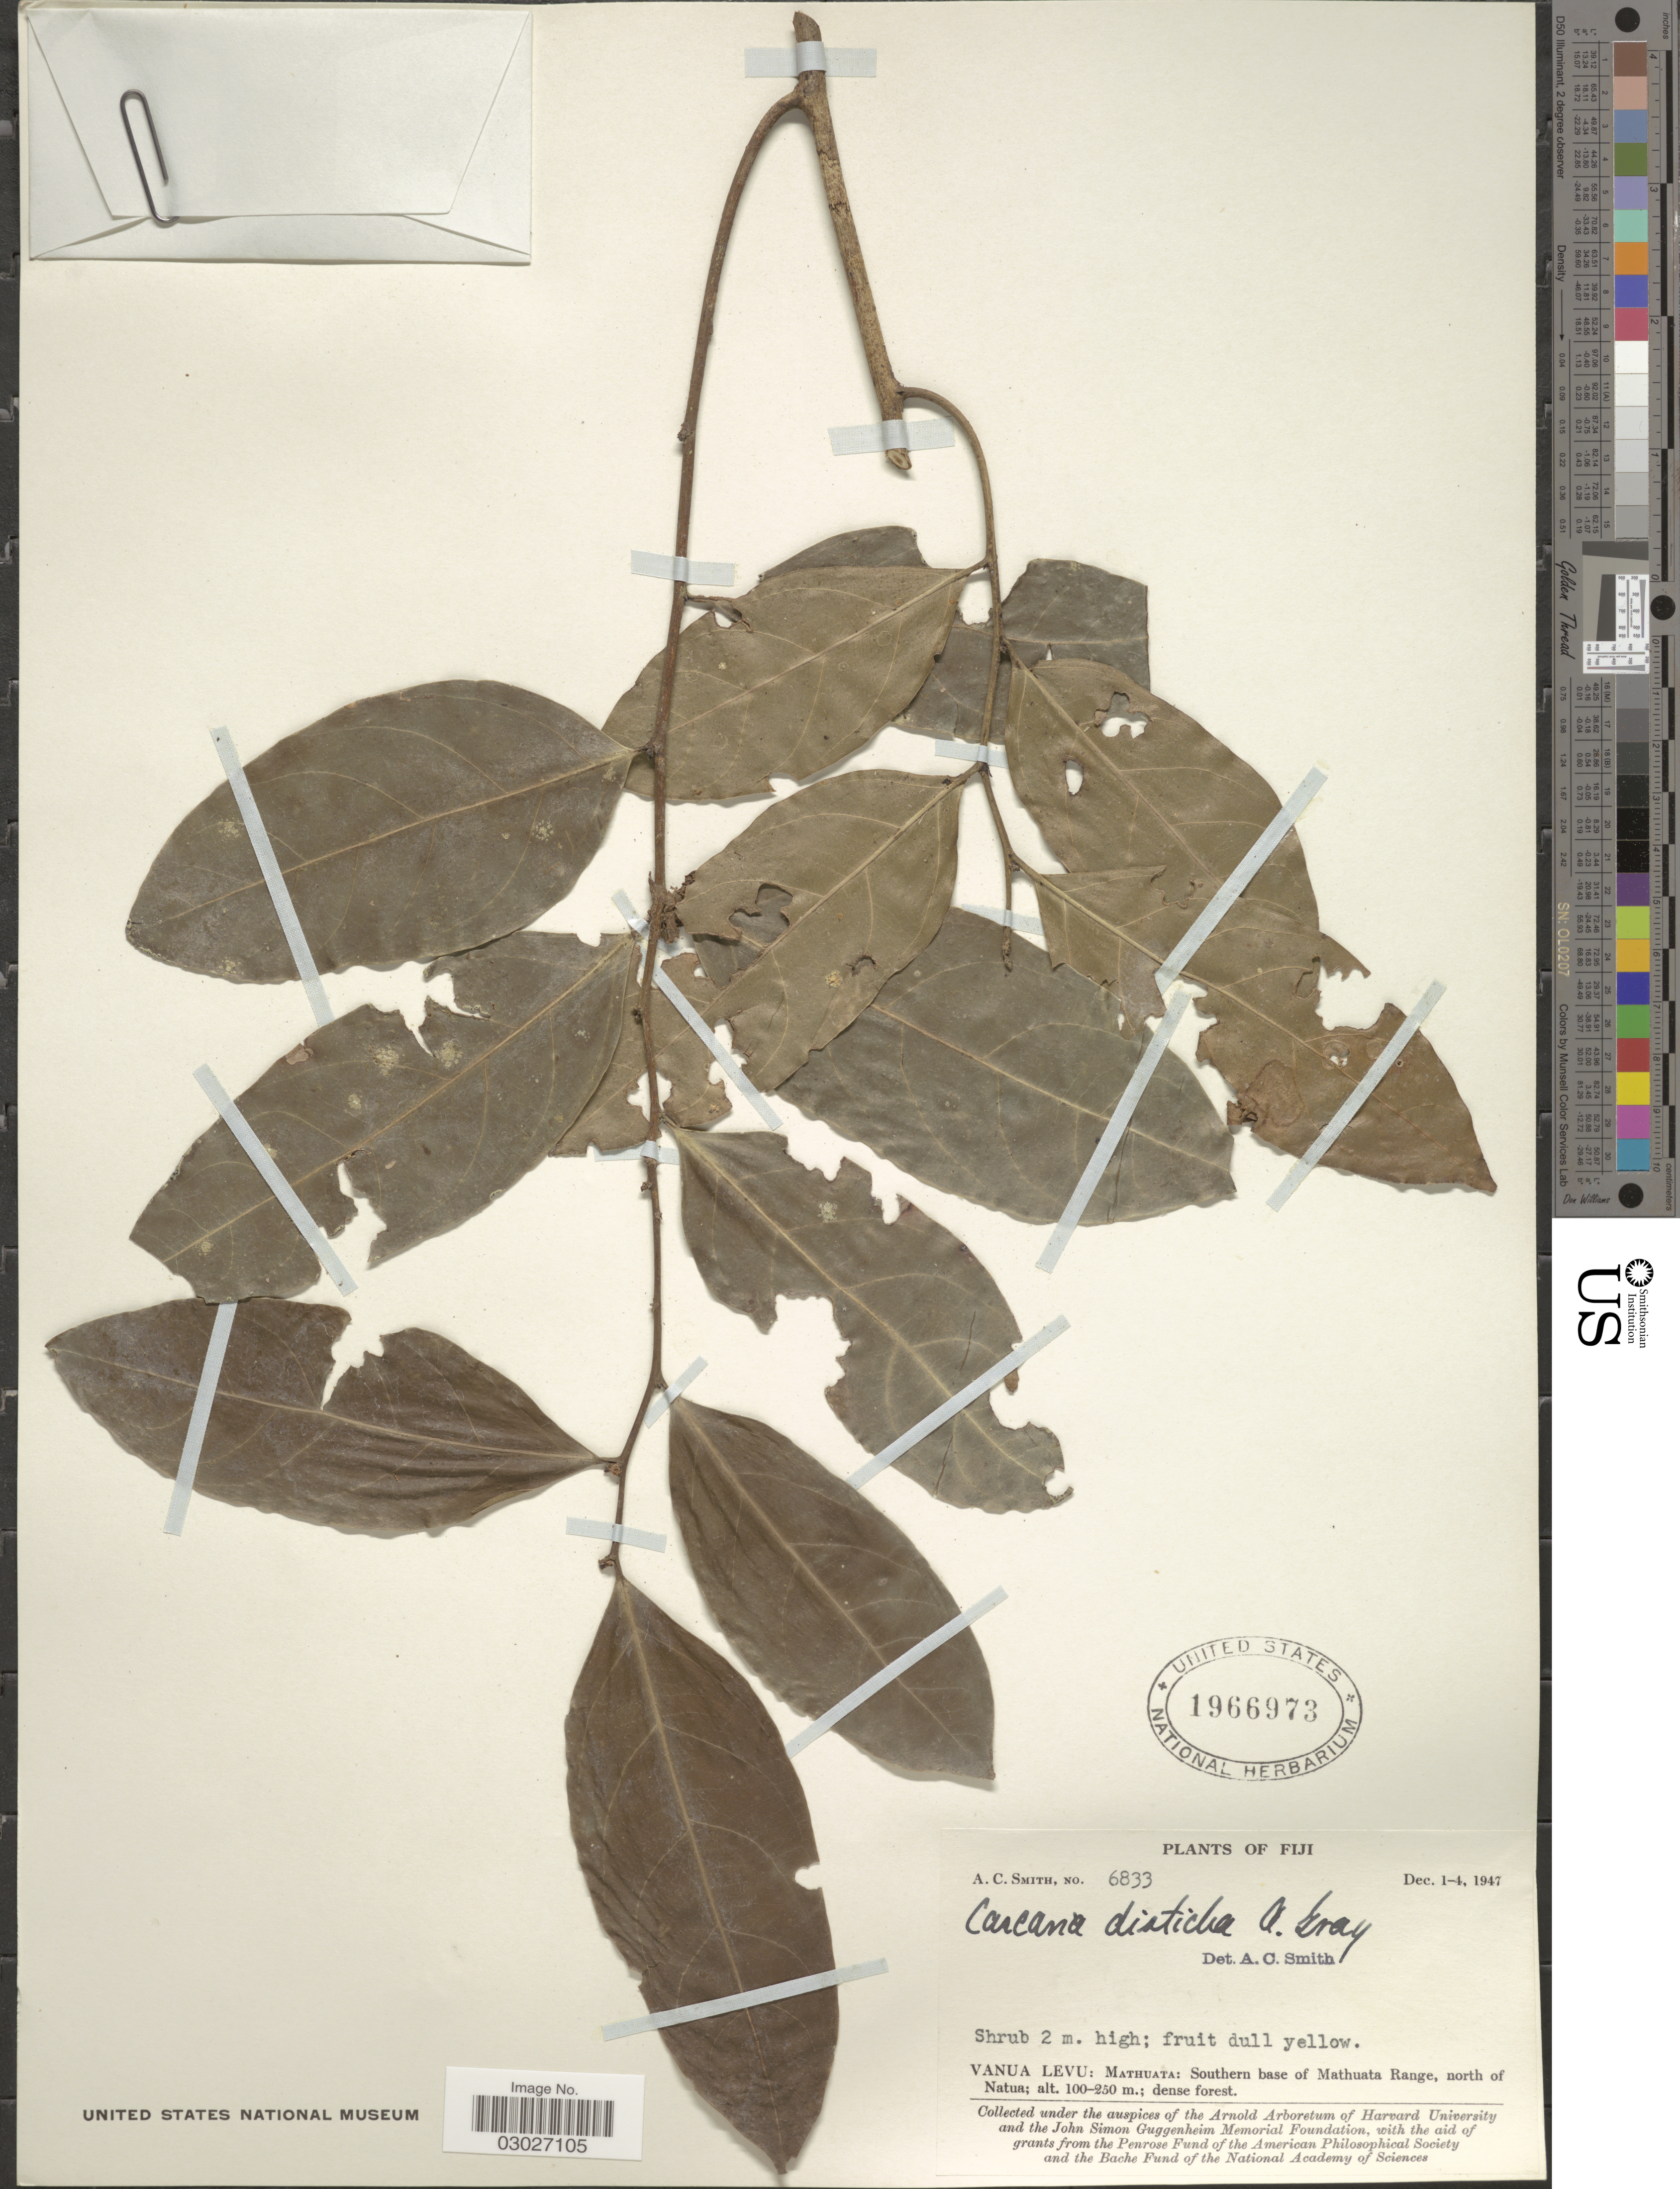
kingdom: Plantae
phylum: Tracheophyta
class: Magnoliopsida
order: Malpighiales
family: Salicaceae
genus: Casearia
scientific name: Casearia disticha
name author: A. Gray in Wilkes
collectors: A. C. Smith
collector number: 6833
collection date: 1947-12-01/1947-12-04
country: Fiji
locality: Vanua Levu: Mathuata: Southern base of Mathuata Range, north of Natua.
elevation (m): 100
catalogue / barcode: US 1966973